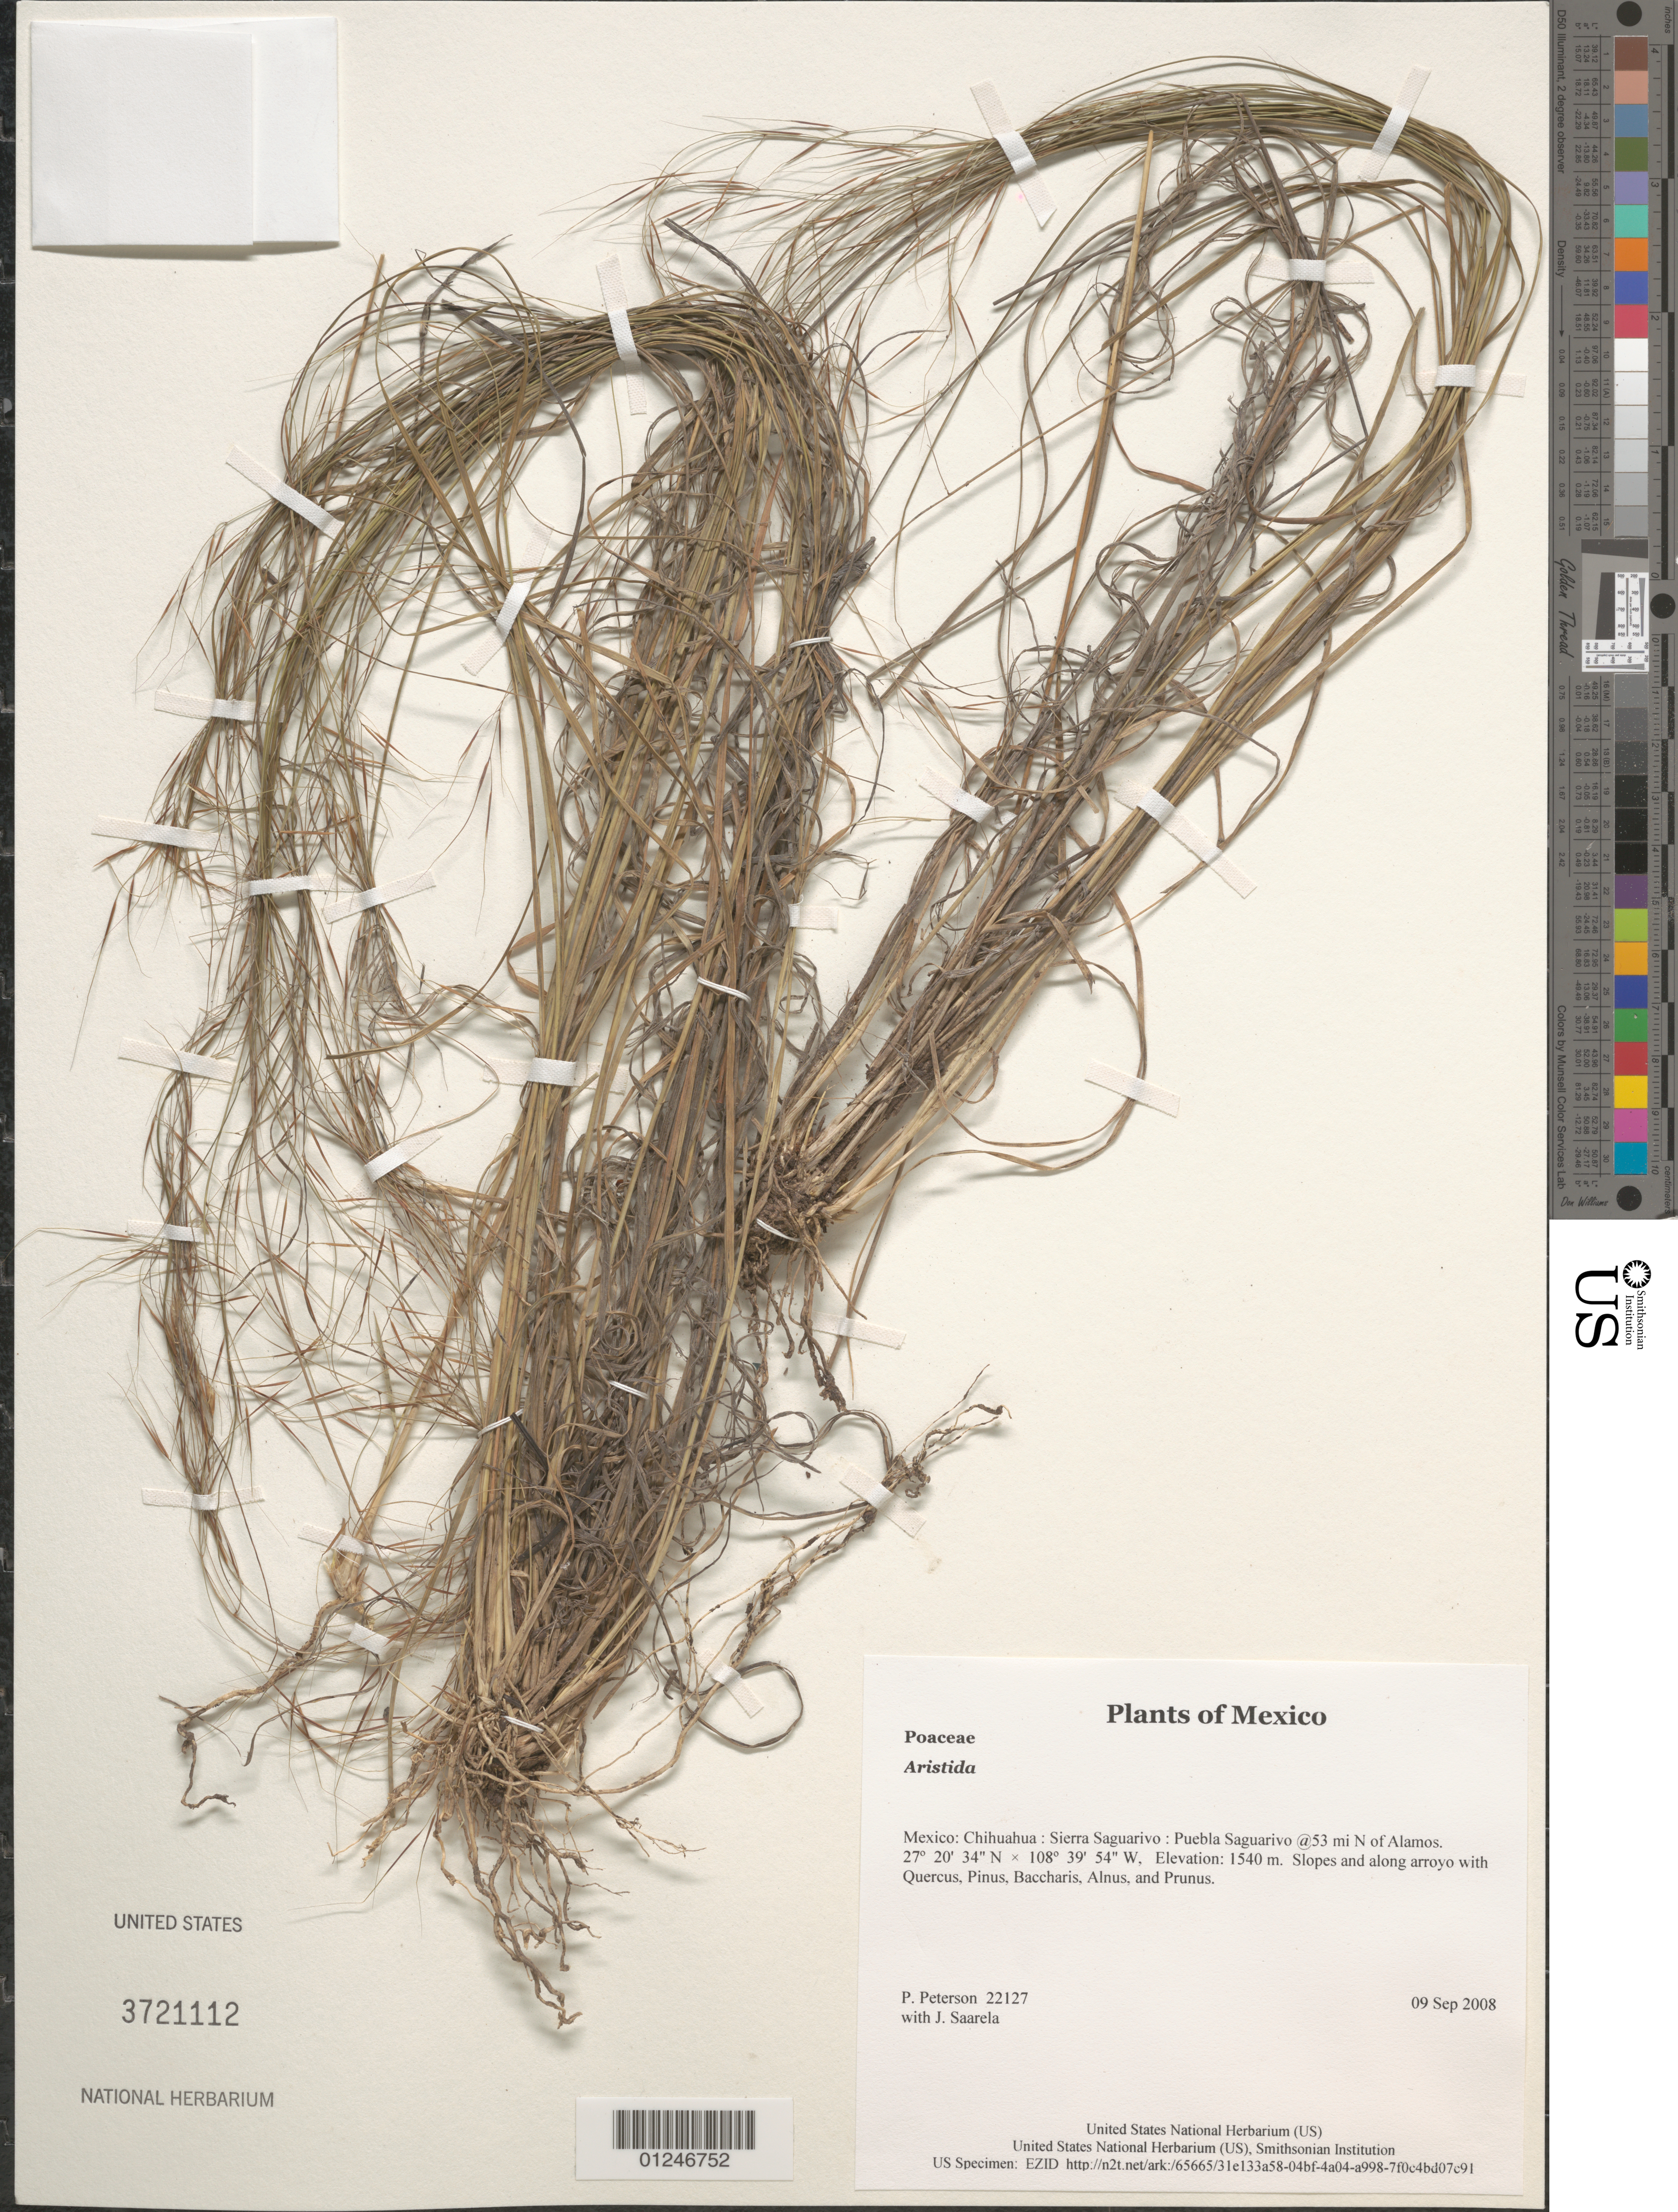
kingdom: Plantae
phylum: Tracheophyta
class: Liliopsida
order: Poales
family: Poaceae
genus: Aristida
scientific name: Aristida sp.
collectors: P. M. Peterson & J. Saarela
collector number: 22127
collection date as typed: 09 Sep 2008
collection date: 2008-09-09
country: Mexico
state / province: Chihuahua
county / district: Sierra Saguarivo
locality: Puebla Saguarivo @53 mi N of Alamos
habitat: Slopes and along arroyo with Quercus, Pinus, Baccharis, Alnus, and Prunus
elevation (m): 1540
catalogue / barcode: US 3721112